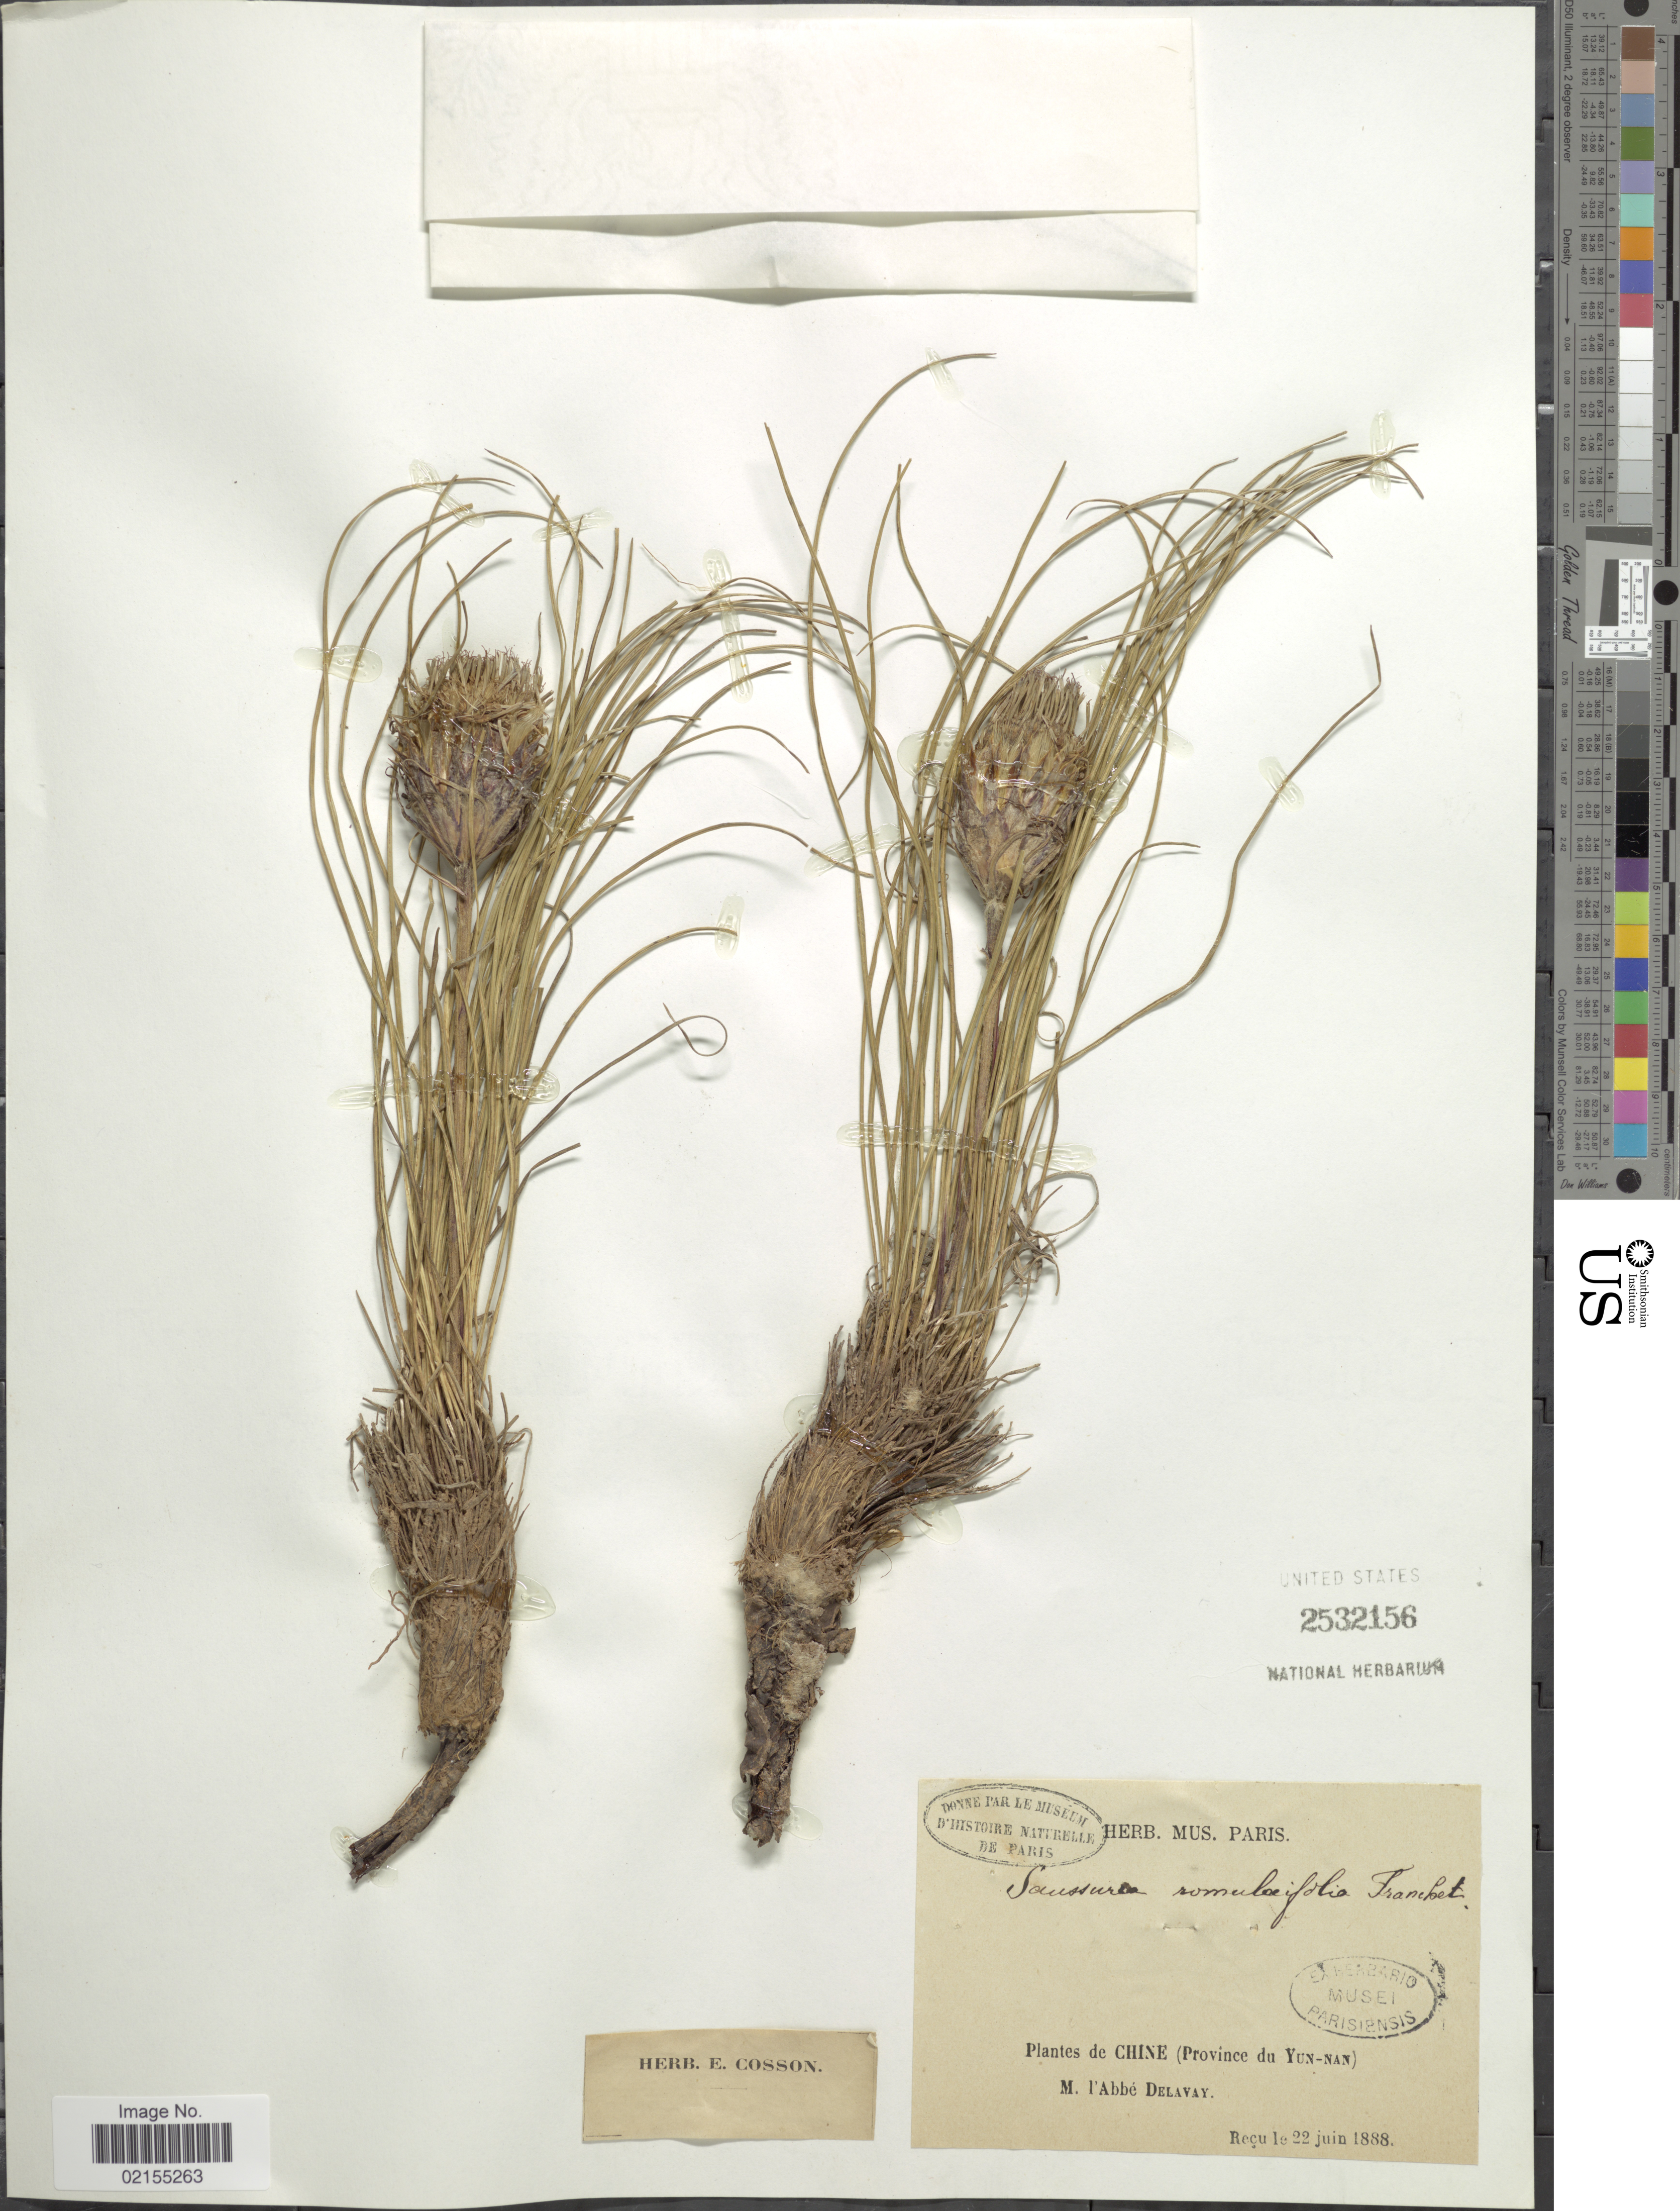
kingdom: Plantae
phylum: Tracheophyta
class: Magnoliopsida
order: Asterales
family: Asteraceae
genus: Saussurea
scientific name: Saussurea romuleifolia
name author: Franch.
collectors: P. Delavay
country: China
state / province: Yunnan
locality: De Chine (Province du Yun-nan)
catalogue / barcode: US 2532156